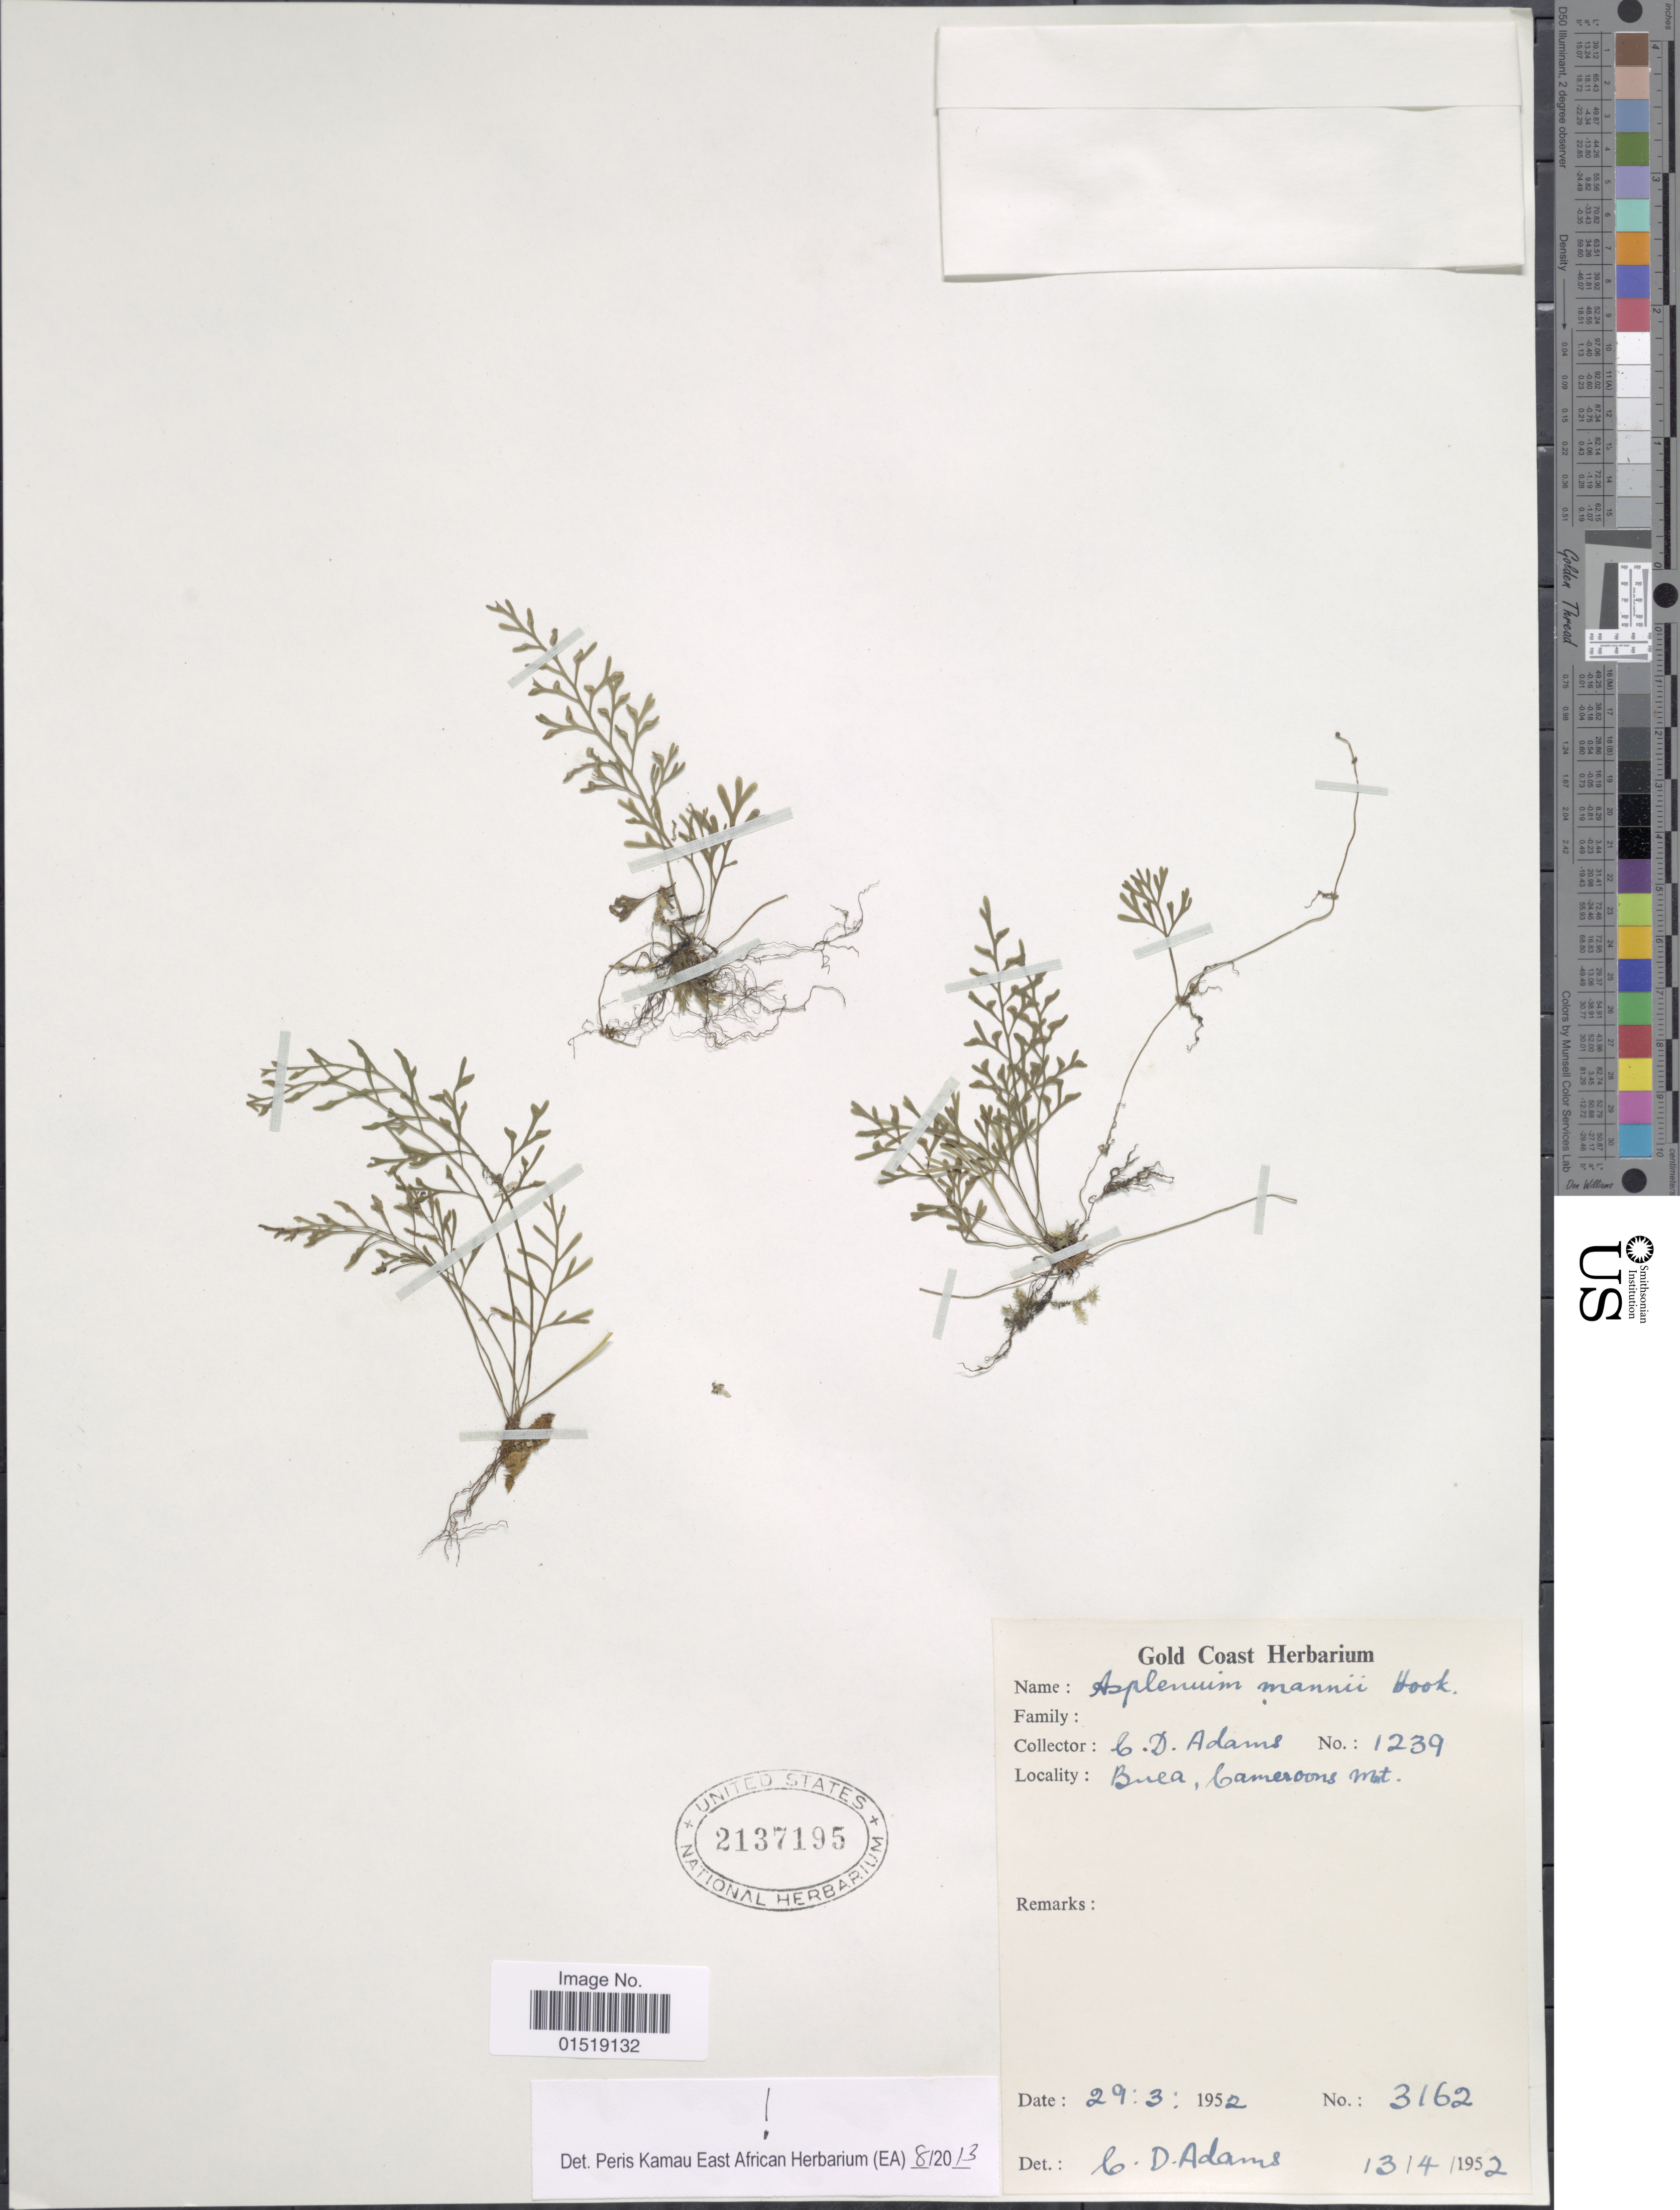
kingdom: Plantae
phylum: Tracheophyta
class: Polypodiopsida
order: Polypodiales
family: Aspleniaceae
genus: Asplenium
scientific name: Asplenium mannii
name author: Hook.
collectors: C. D. Adams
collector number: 1239/3162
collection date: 1952-03-29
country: Cameroon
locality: Buea, Camroons Mt.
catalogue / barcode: US 2137195